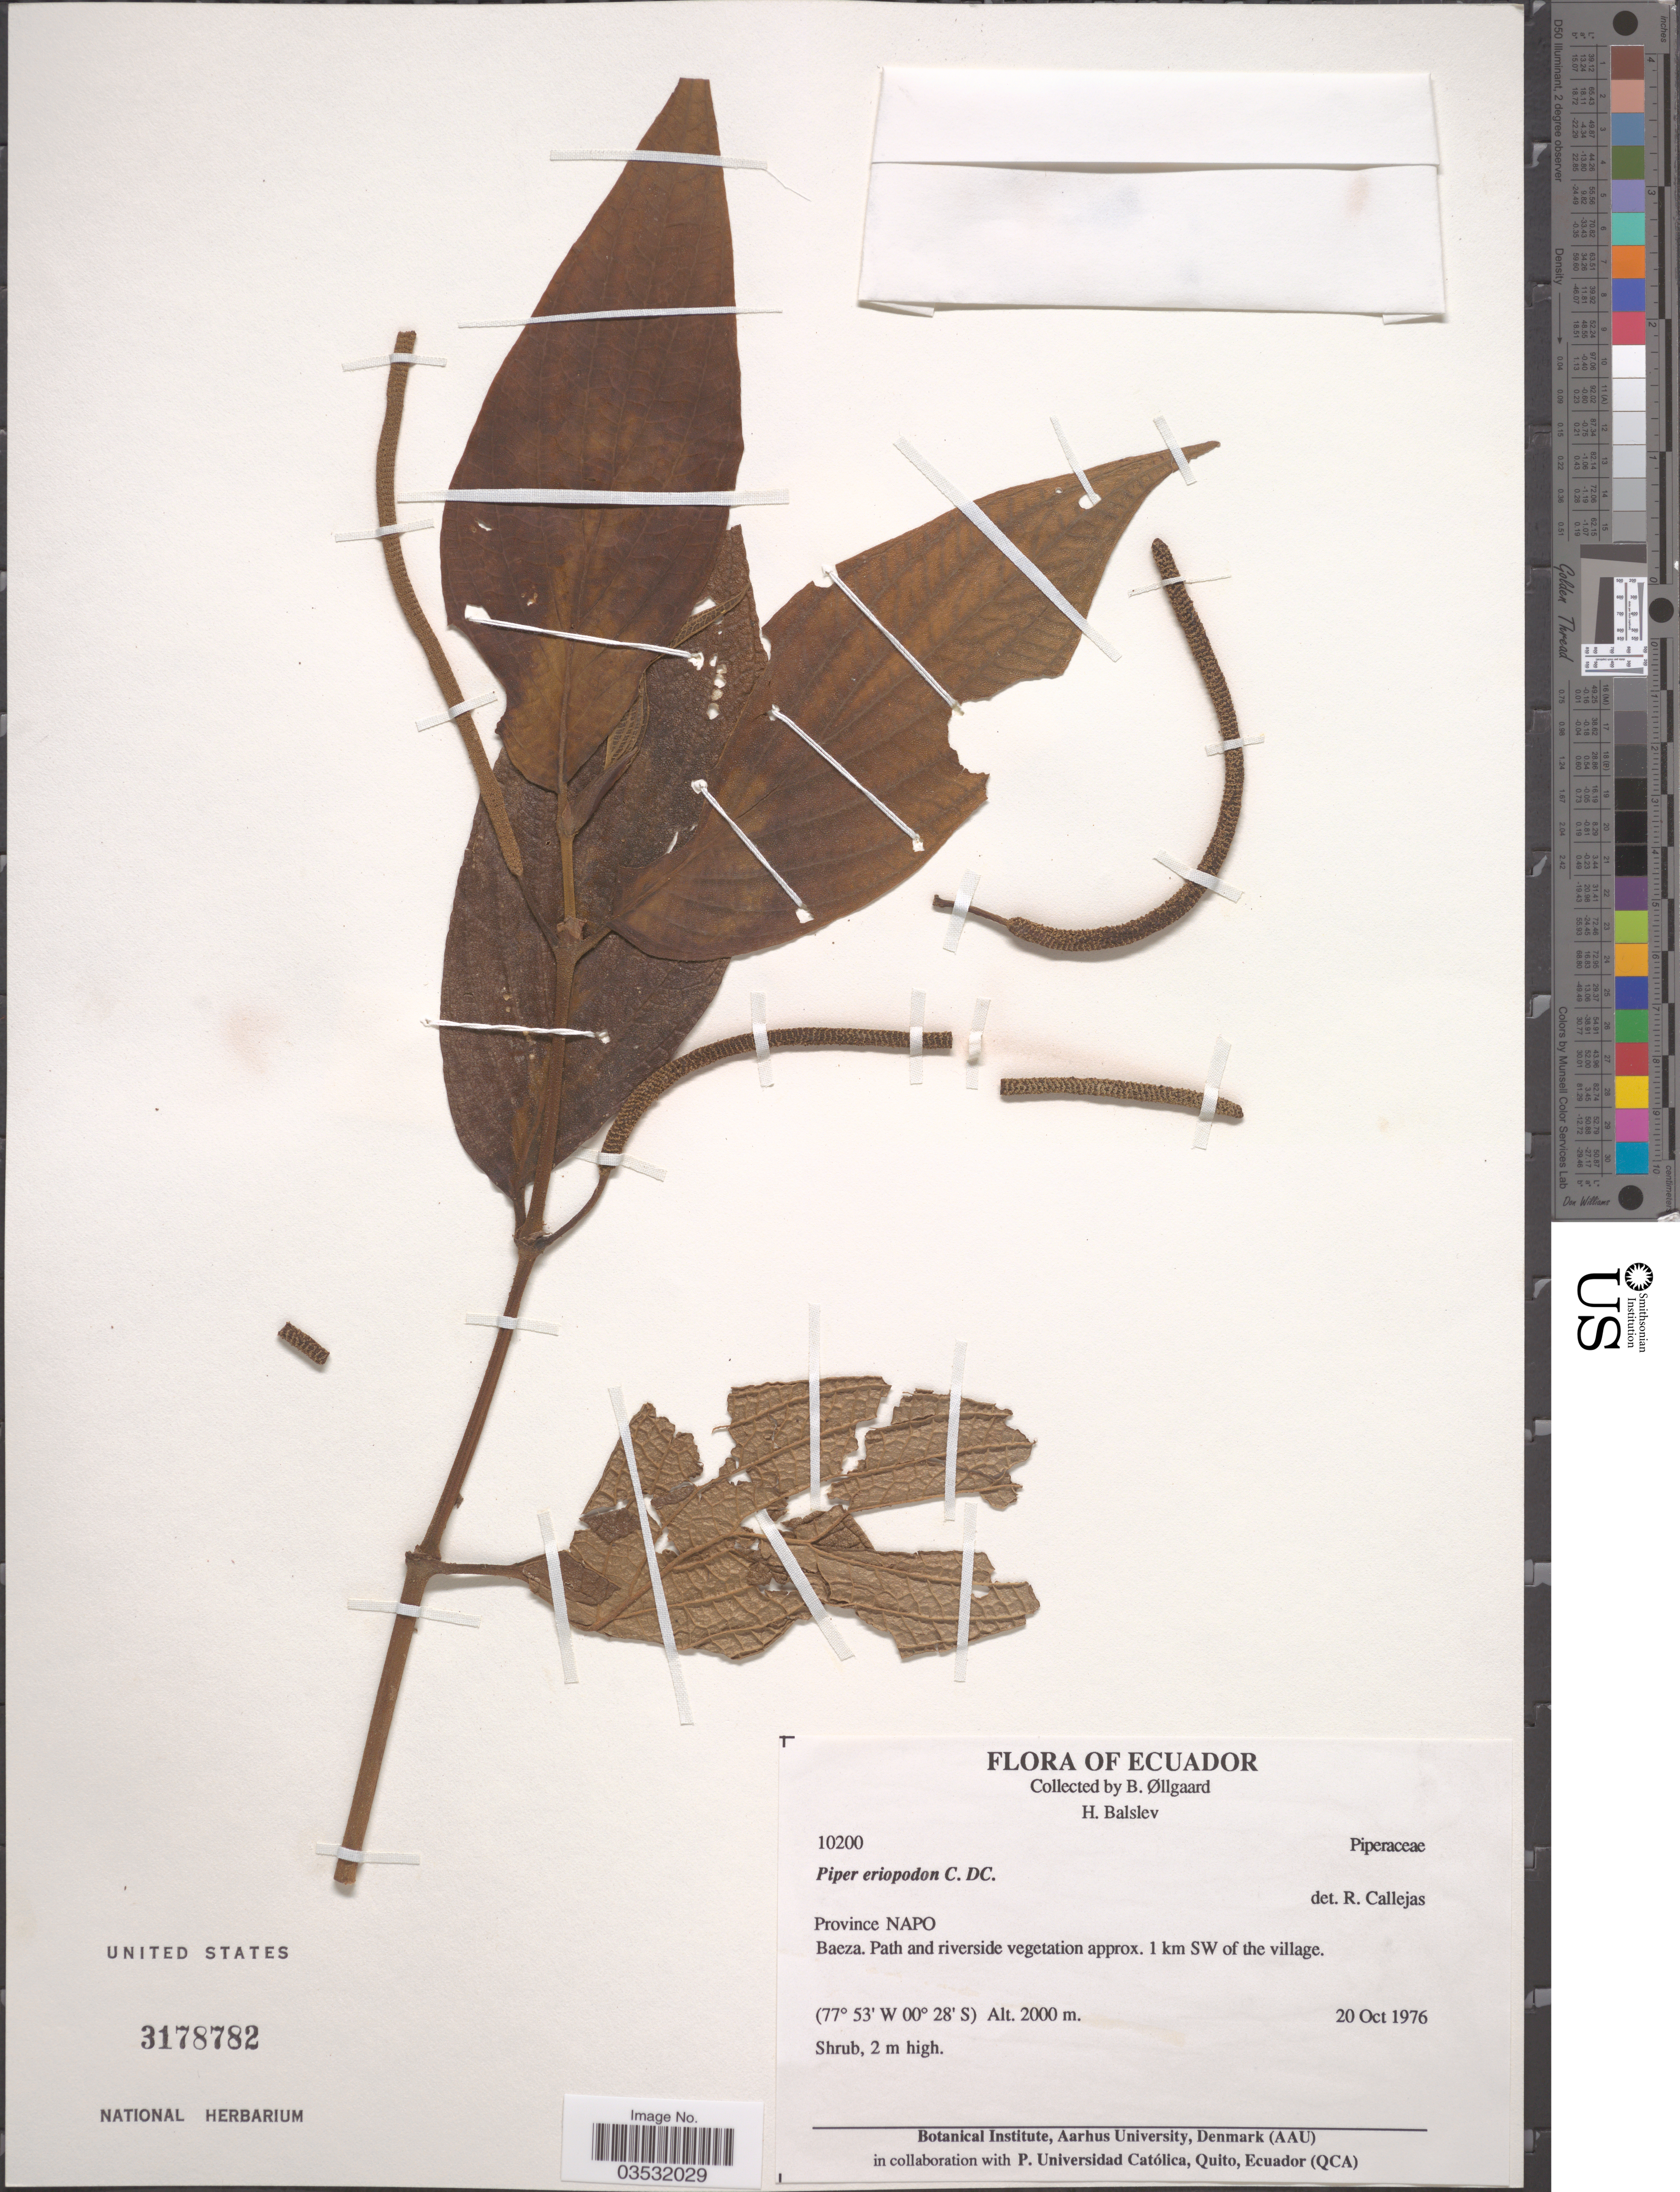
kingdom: Plantae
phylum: Tracheophyta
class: Magnoliopsida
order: Piperales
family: Piperaceae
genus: Piper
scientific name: Piper eriopodon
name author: C. DC.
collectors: B. Øllgaard & H. Balslev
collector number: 10200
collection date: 1976-10-20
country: Ecuador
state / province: Napo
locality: Baeza. Path and riverside vegetation approx. 1 km SW of the village.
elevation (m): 2000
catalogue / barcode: US 3178782